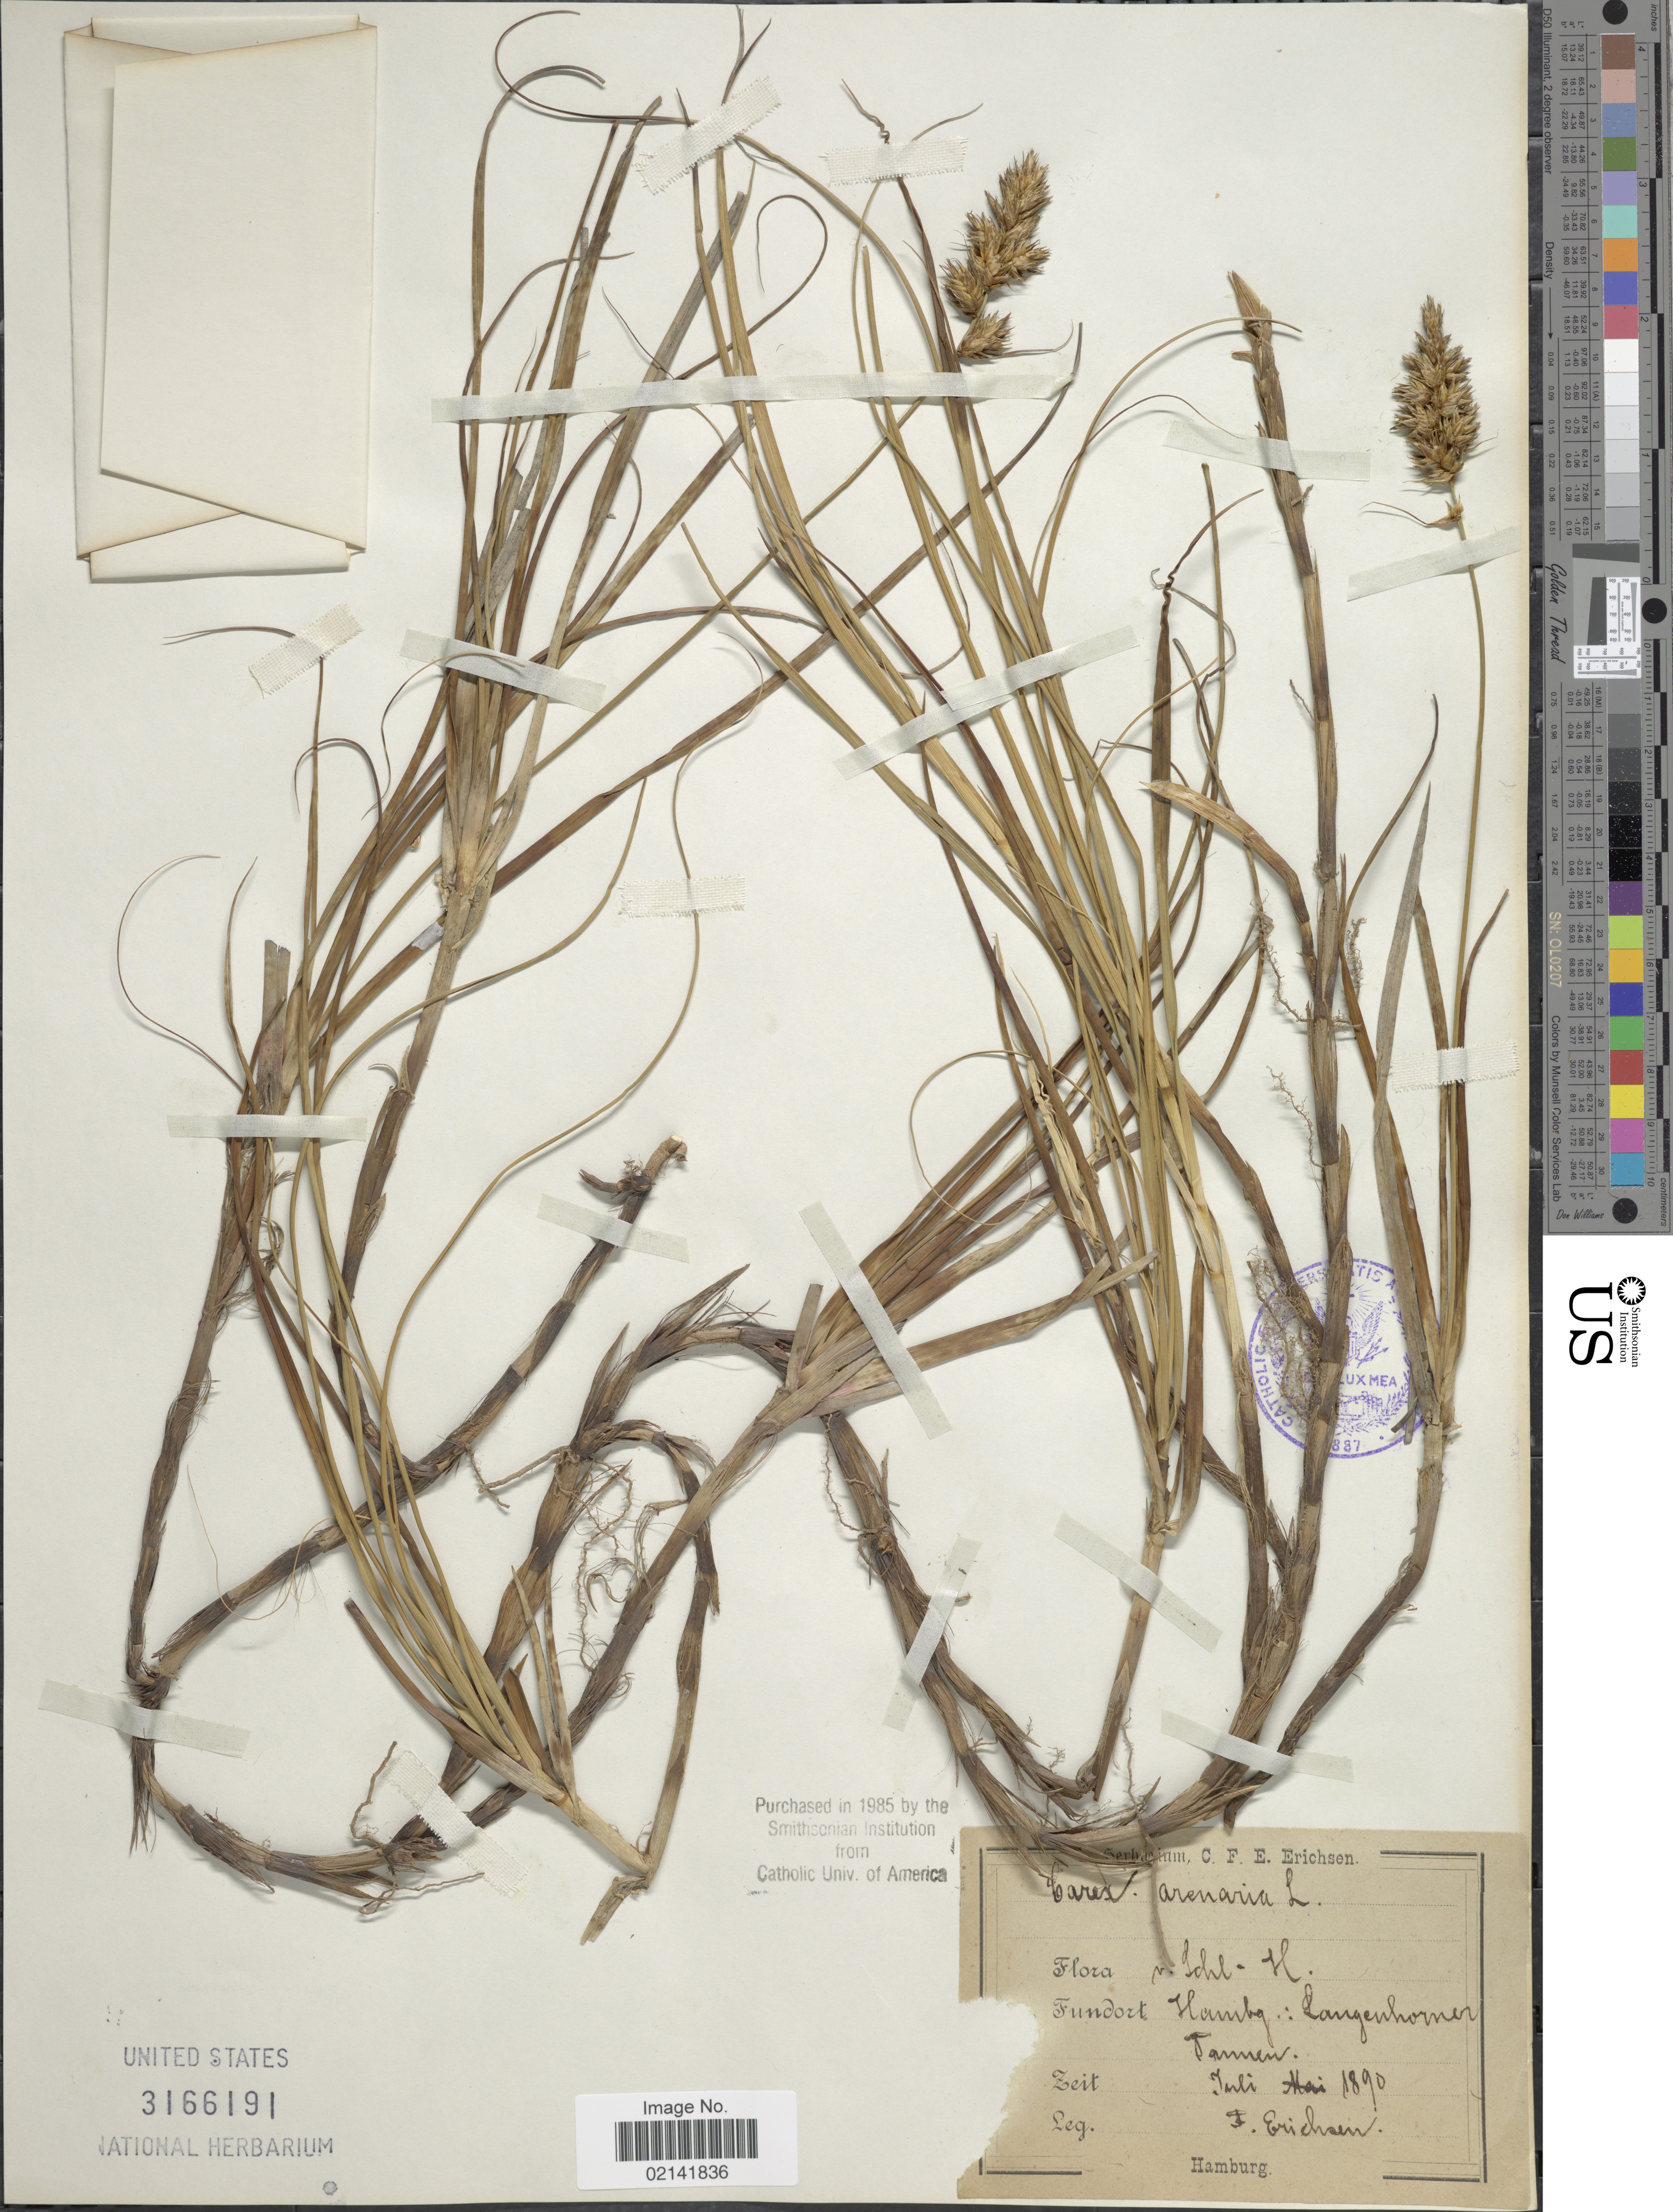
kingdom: Plantae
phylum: Tracheophyta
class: Liliopsida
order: Poales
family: Cyperaceae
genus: Carex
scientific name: Carex arenaria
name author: L.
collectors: C. F. E. Erichsen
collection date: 1890-07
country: Germany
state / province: Hamburg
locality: Schl-H. Langenhorner. Tannen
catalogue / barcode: US 3166191